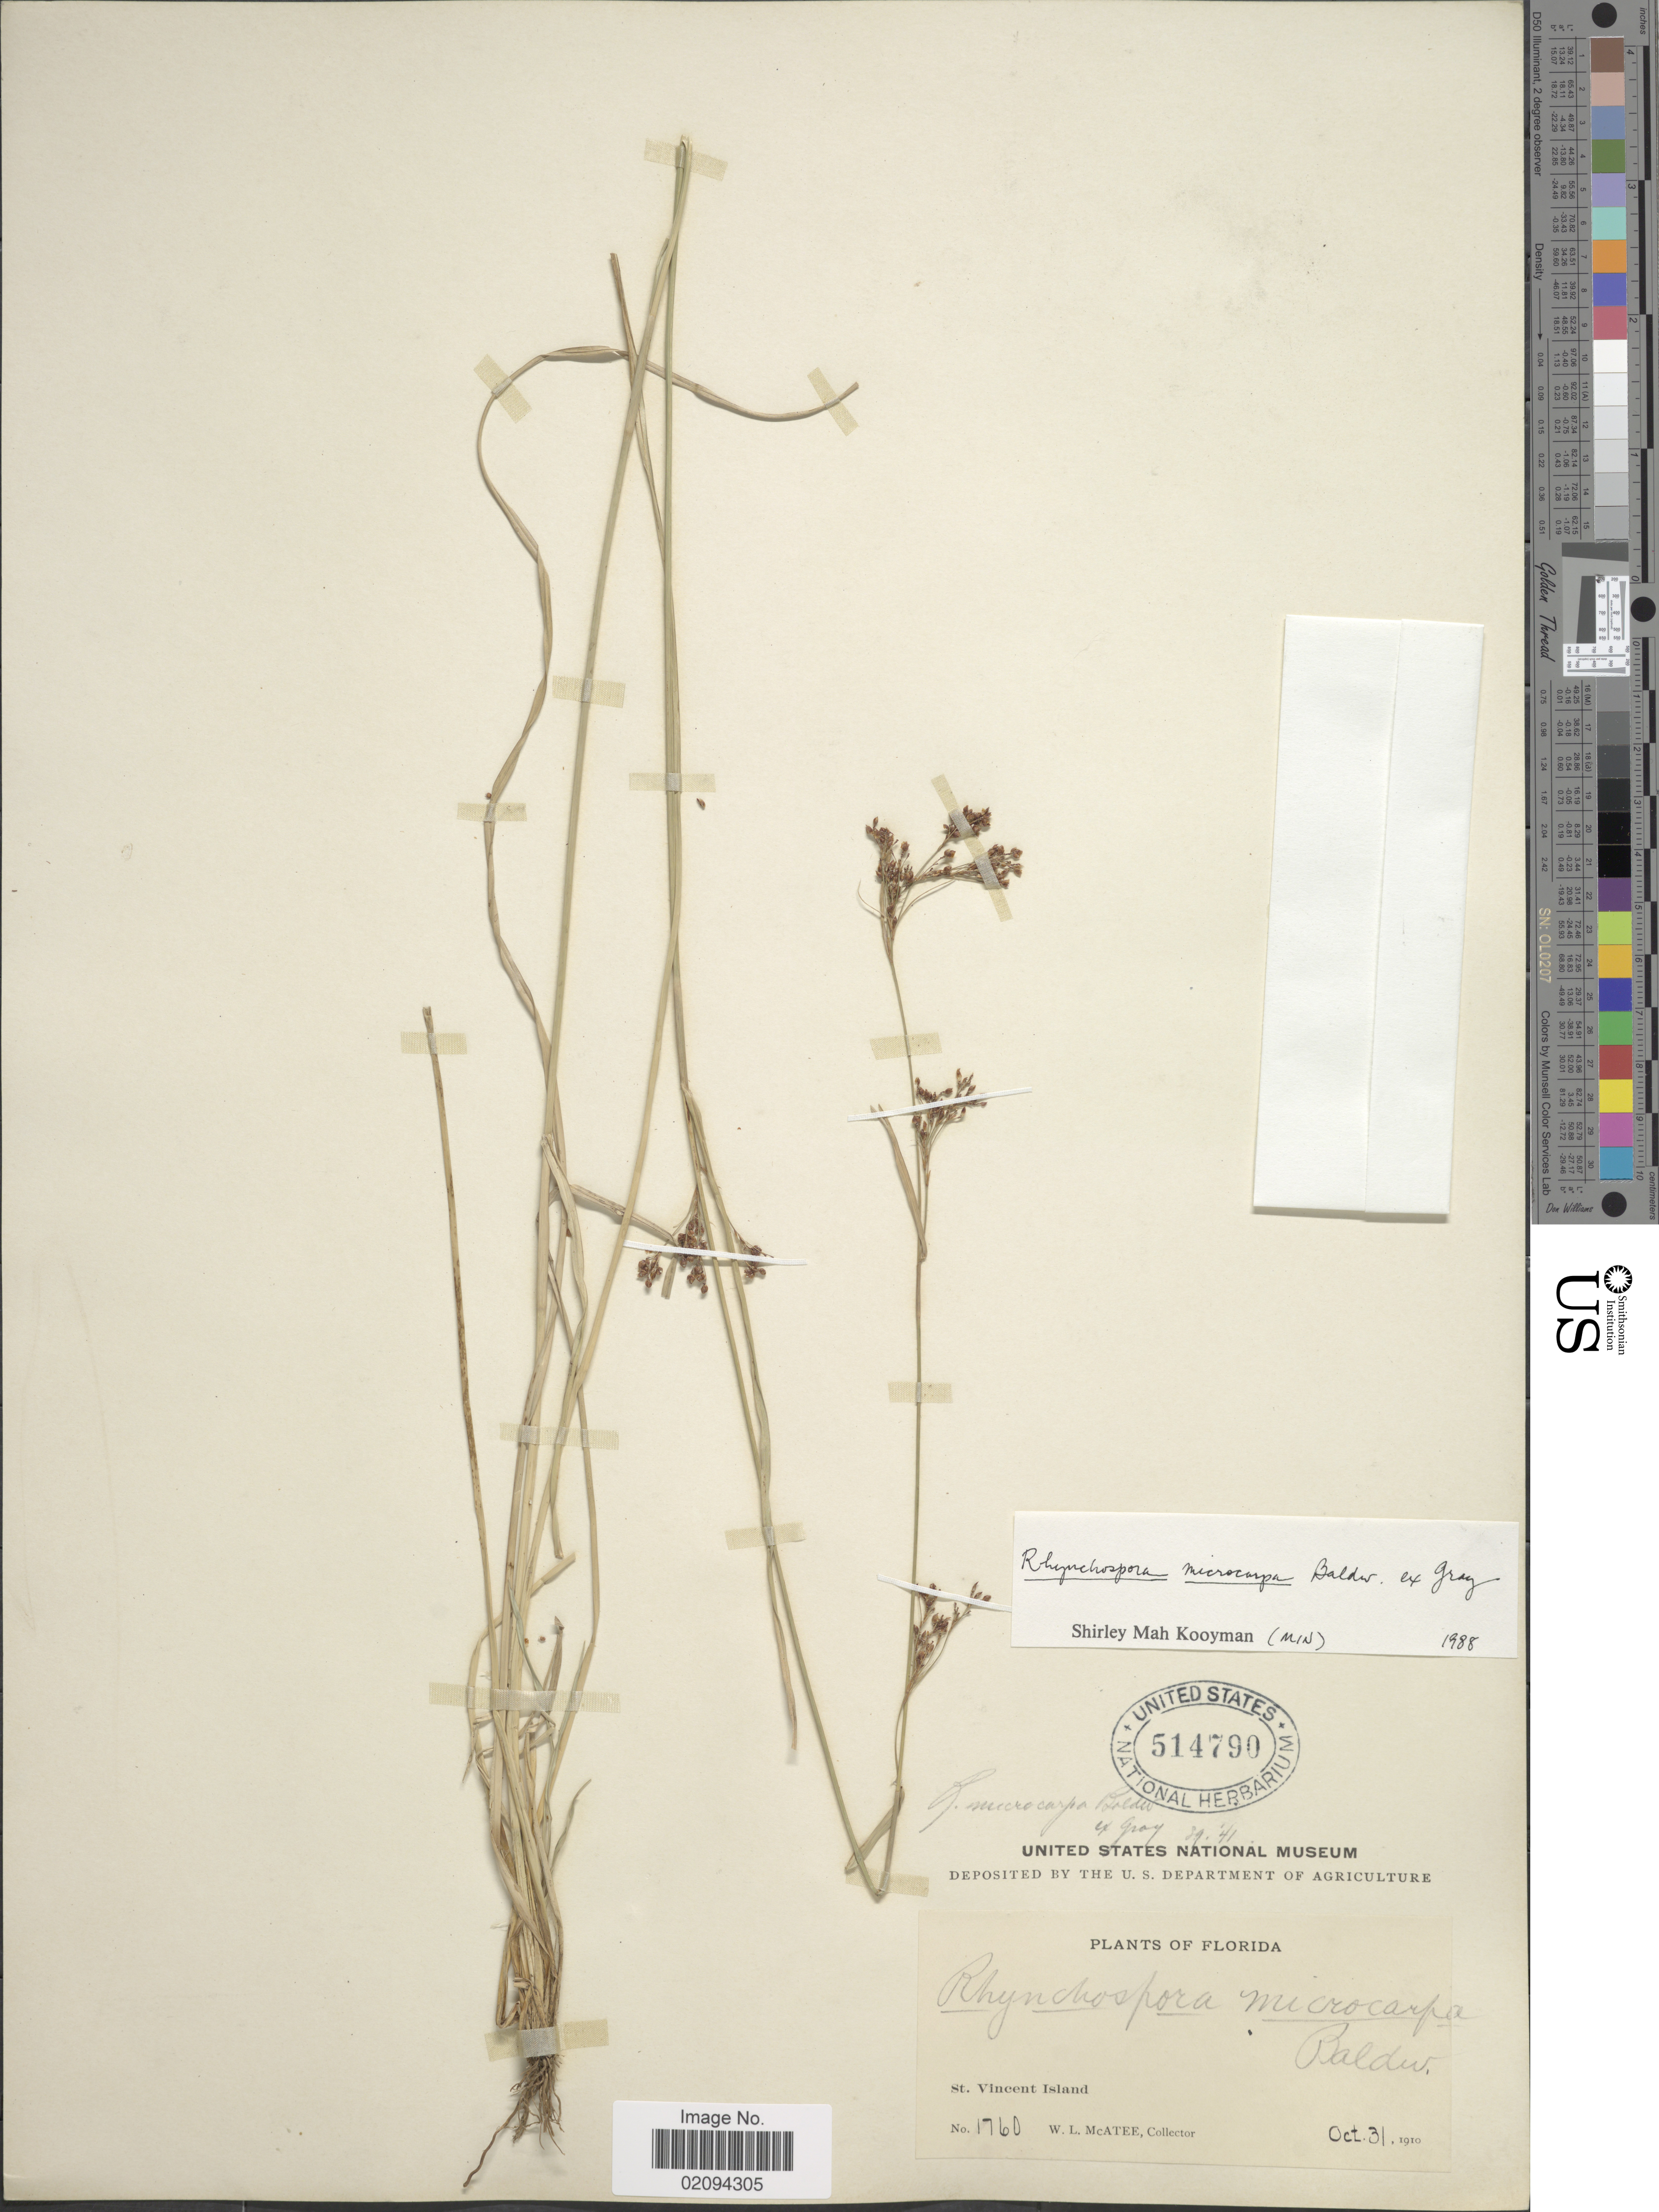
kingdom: Plantae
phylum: Tracheophyta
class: Liliopsida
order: Poales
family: Cyperaceae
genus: Rhynchospora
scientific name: Rhynchospora microcarpa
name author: Baldwin ex A. Gray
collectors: W. McAtee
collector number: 1760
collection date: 1910-10-31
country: United States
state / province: Florida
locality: St. Vincent Island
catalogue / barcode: US 514790